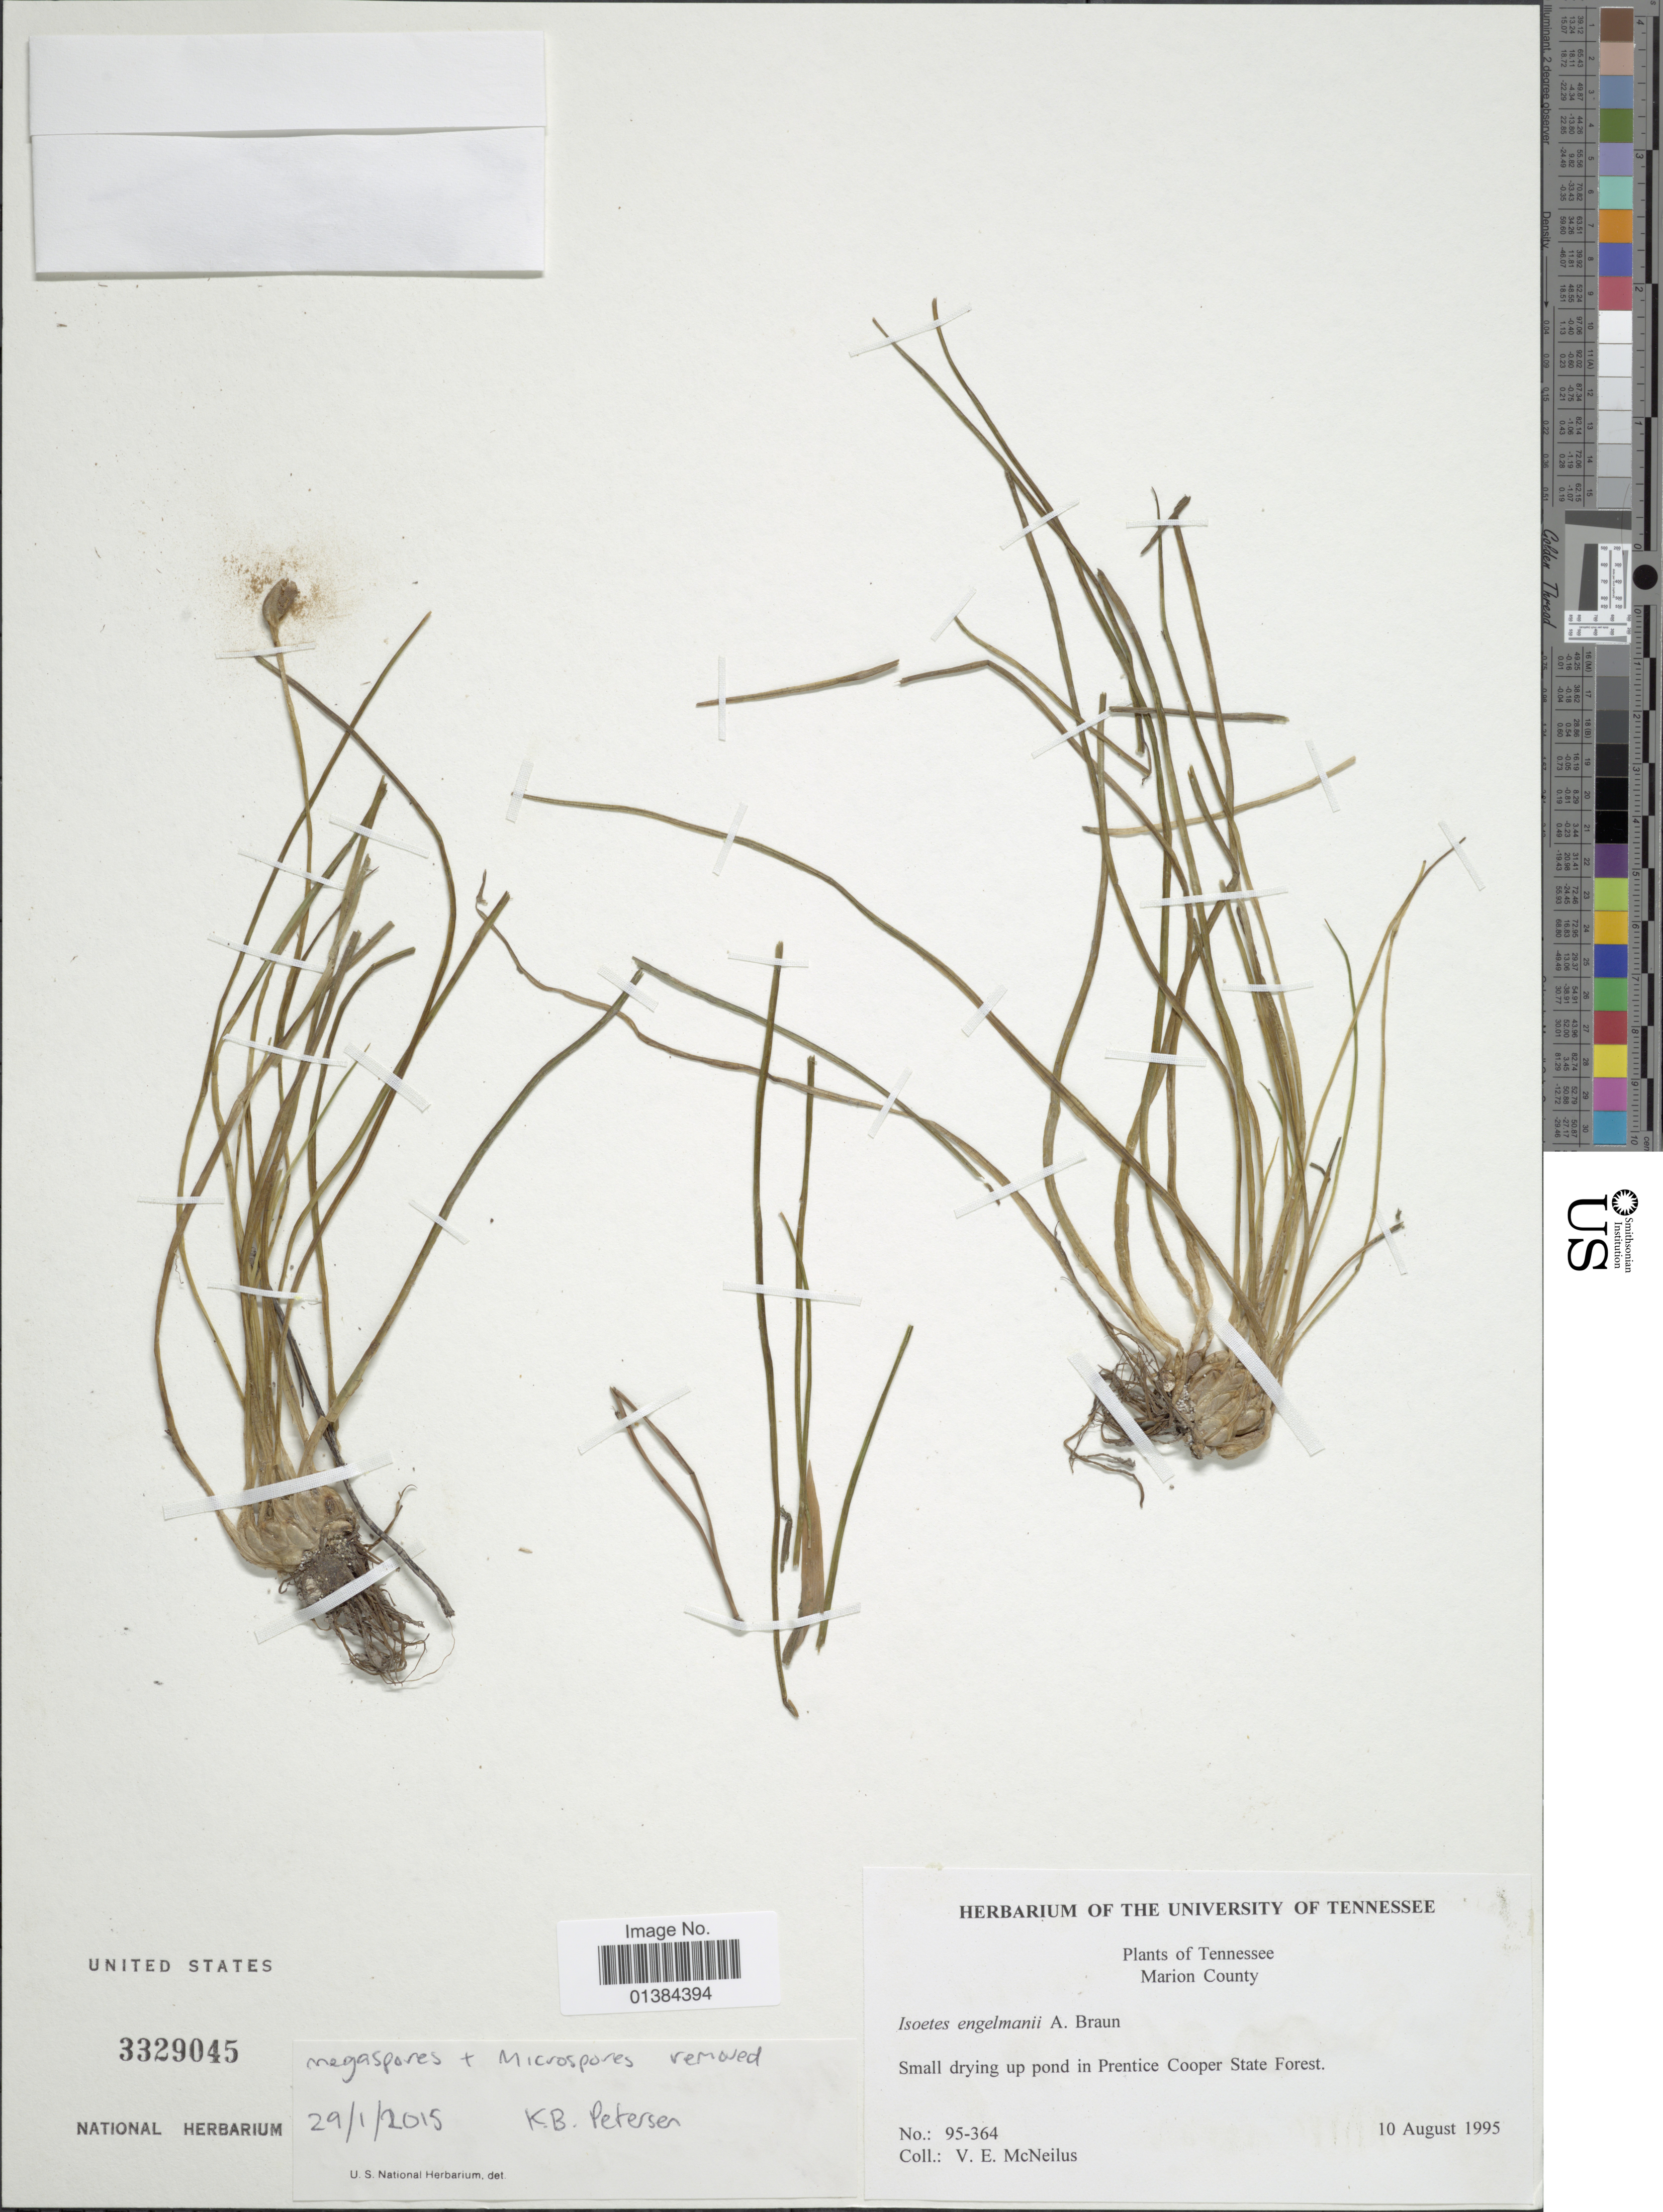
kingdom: Plantae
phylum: Tracheophyta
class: Lycopodiopsida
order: Isoetales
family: Isoetaceae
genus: Isoetes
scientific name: Isoetes engelmannii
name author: A. Braun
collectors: V. Mcneilus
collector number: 95-364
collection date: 1995-08-10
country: United States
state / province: Tennessee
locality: Marion County. Small drying up pond in Prentice Cooper State Forest.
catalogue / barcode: US 3329045